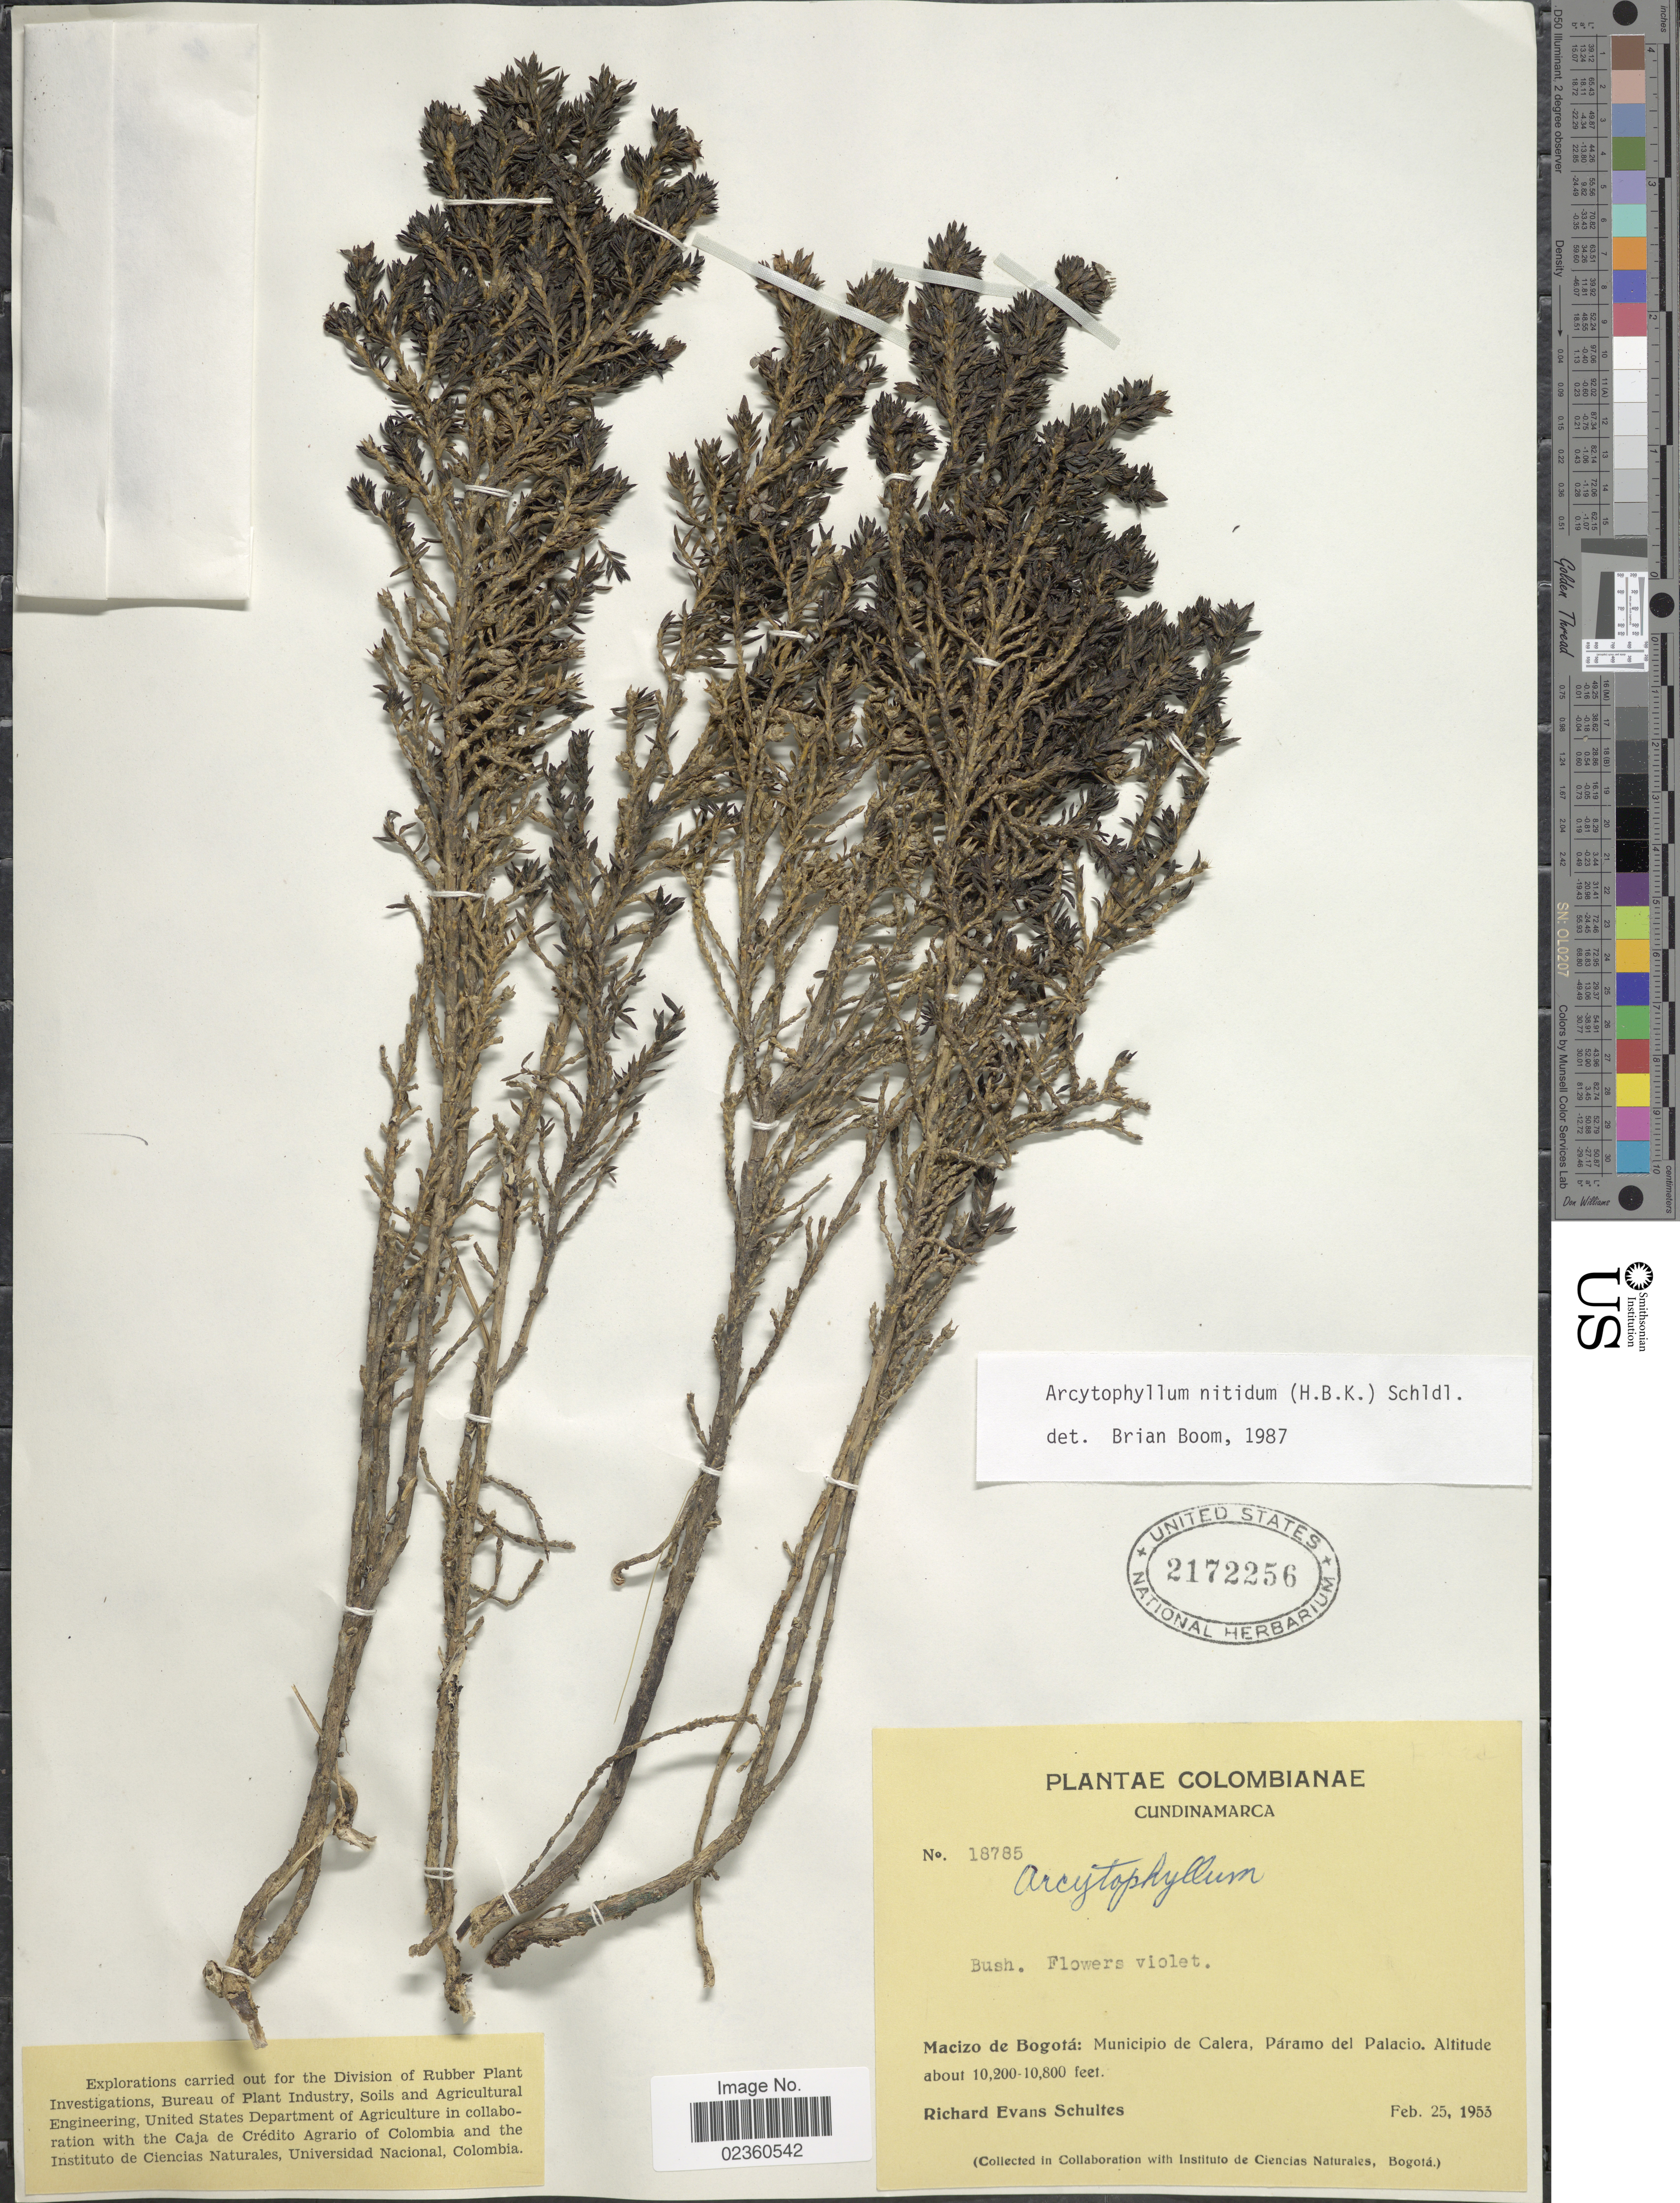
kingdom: Plantae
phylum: Tracheophyta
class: Magnoliopsida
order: Gentianales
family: Rubiaceae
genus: Arcytophyllum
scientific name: Arcytophyllum nitidum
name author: (Kunth) Schltdl.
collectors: R. E. Schultes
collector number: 18785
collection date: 1953-02-25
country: Colombia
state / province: Cundinamarca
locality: Macizo de Bogotá: Municipio de Calera, Páramo del Palacio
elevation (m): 3109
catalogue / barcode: US 2172256